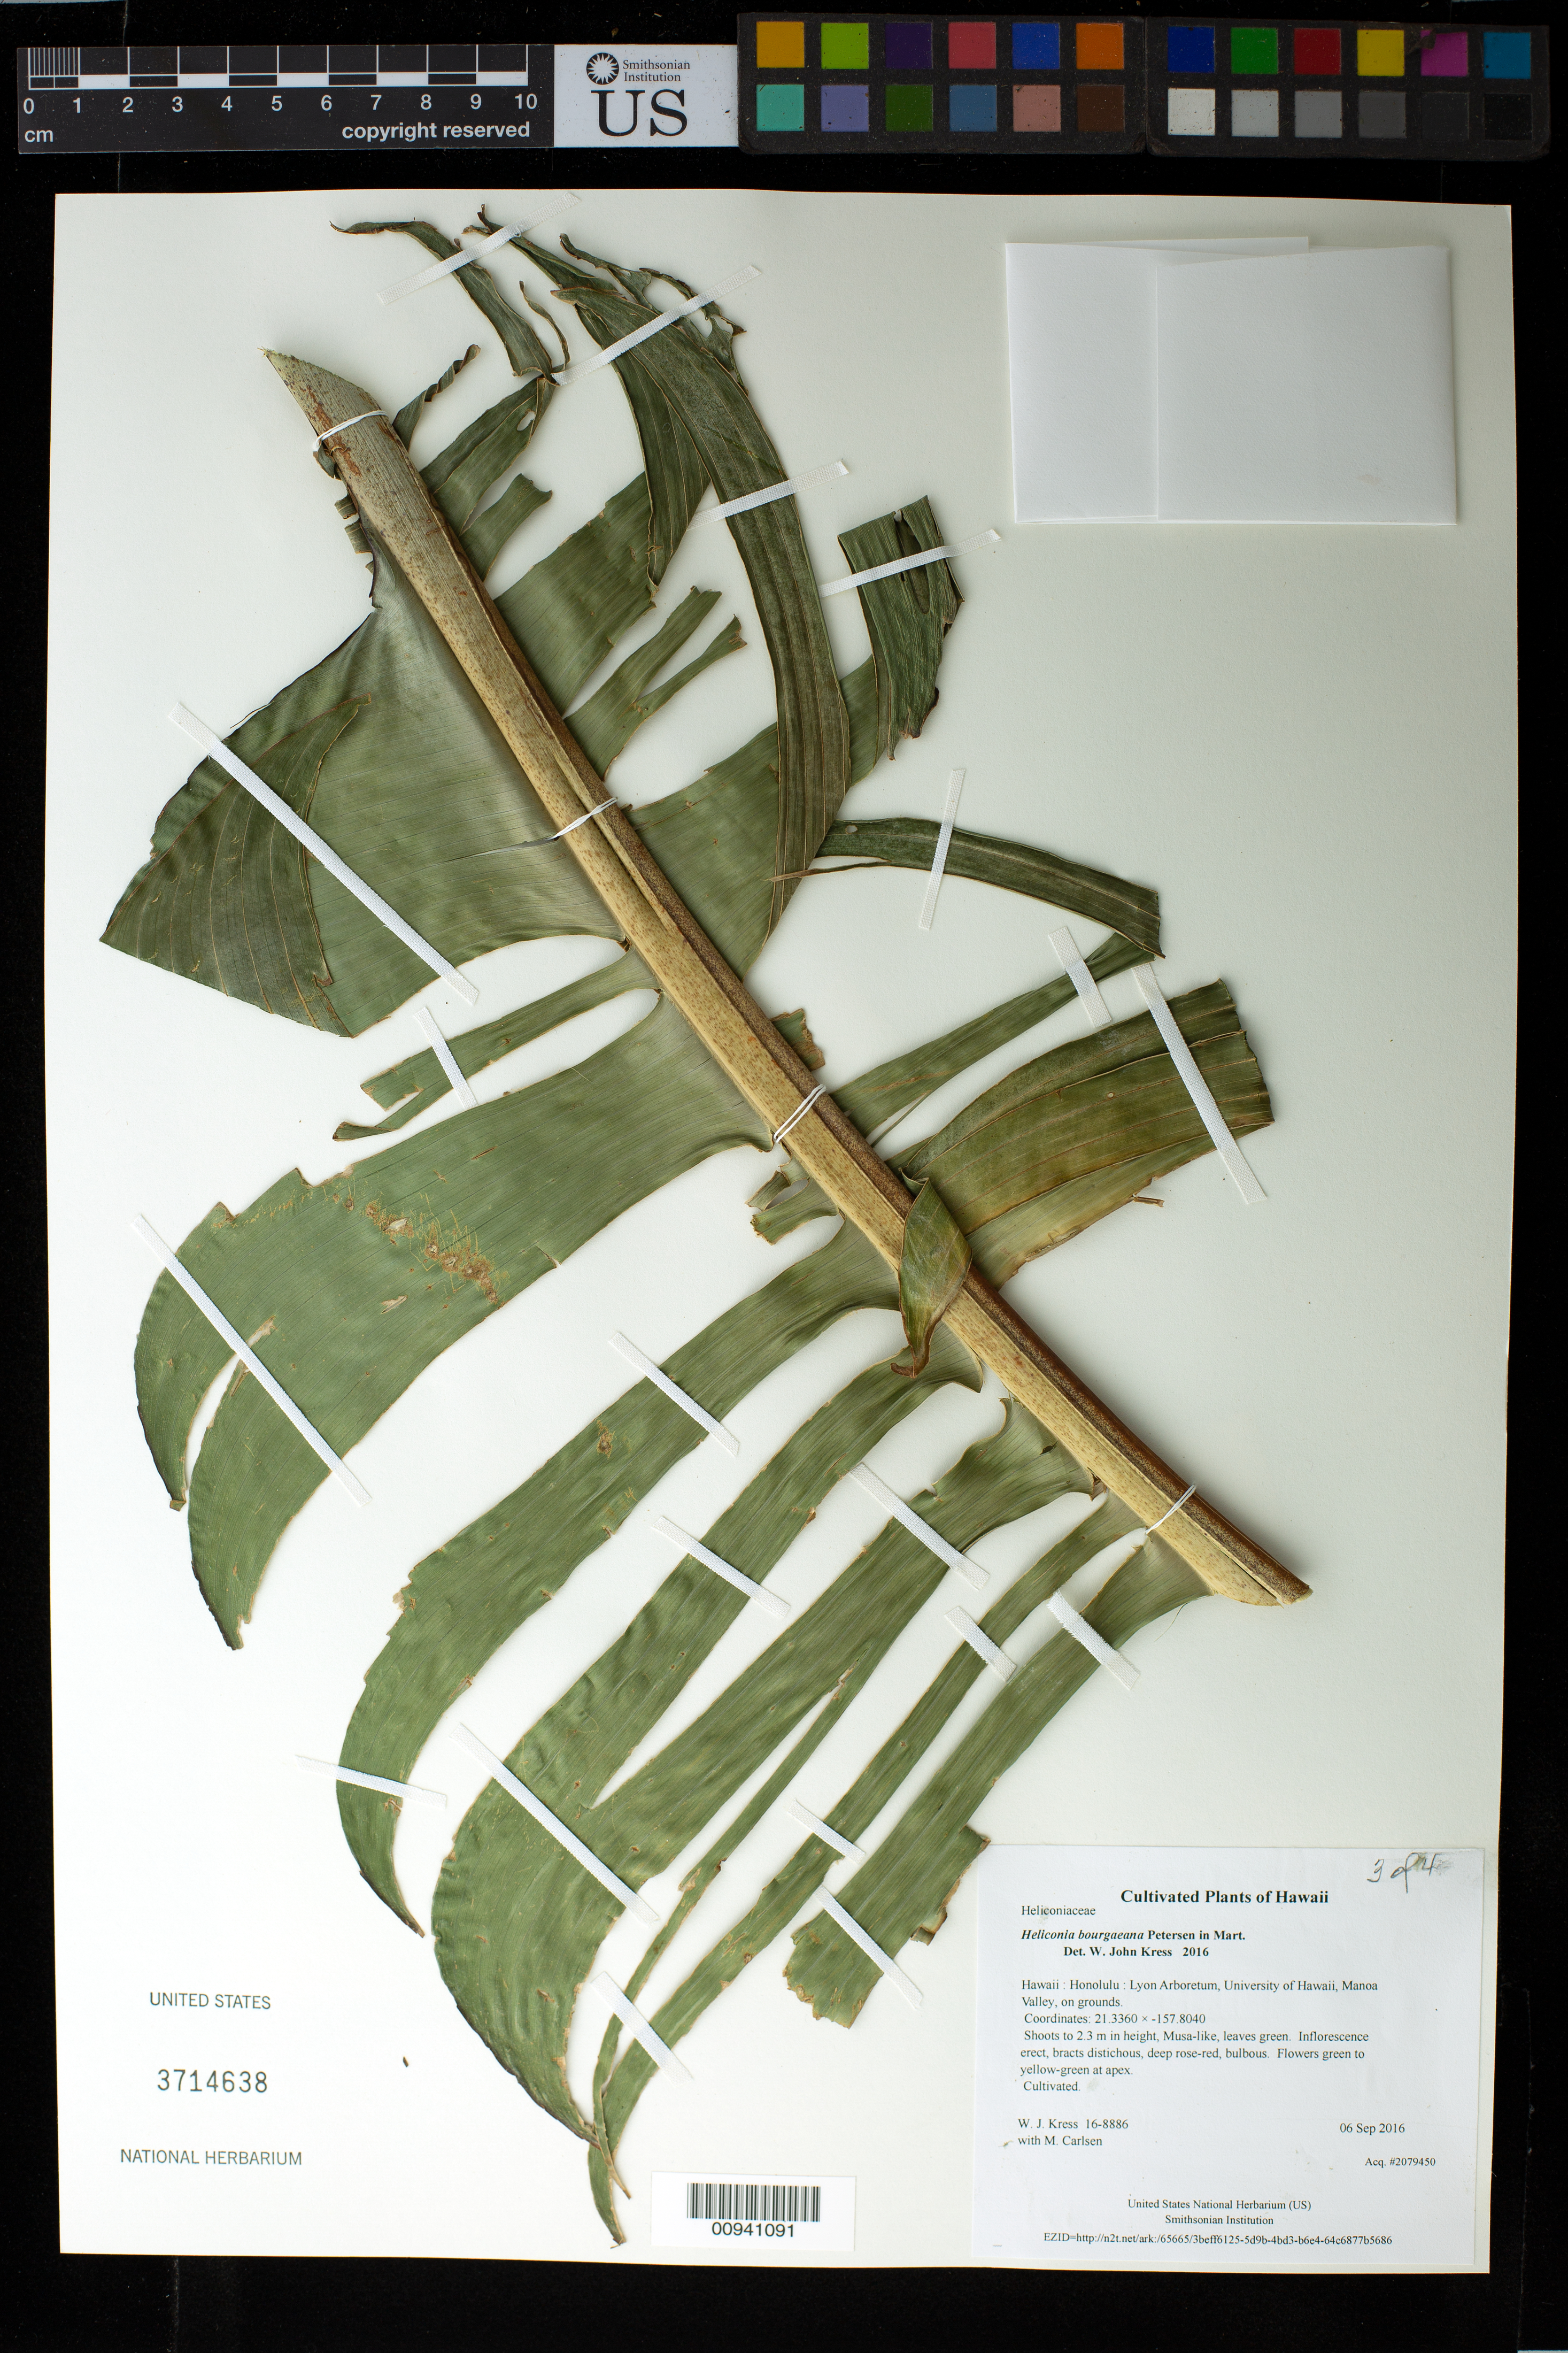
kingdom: Plantae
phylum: Tracheophyta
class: Liliopsida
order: Zingiberales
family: Heliconiaceae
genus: Heliconia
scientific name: Heliconia bourgaeana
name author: Petersen in Mart.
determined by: Kress, W. J., (US), Smithsonian Institution - National Museum of Natural History (UNITED STATES)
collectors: W. J. Kress & M. M. Carlsen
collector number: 16-8886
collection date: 2016-09-06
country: United States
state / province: Hawaii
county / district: Honolulu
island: Oahu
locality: Lyon Arboretum, University of Hawaii, Manoa Valley, on grounds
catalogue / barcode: US 3714638